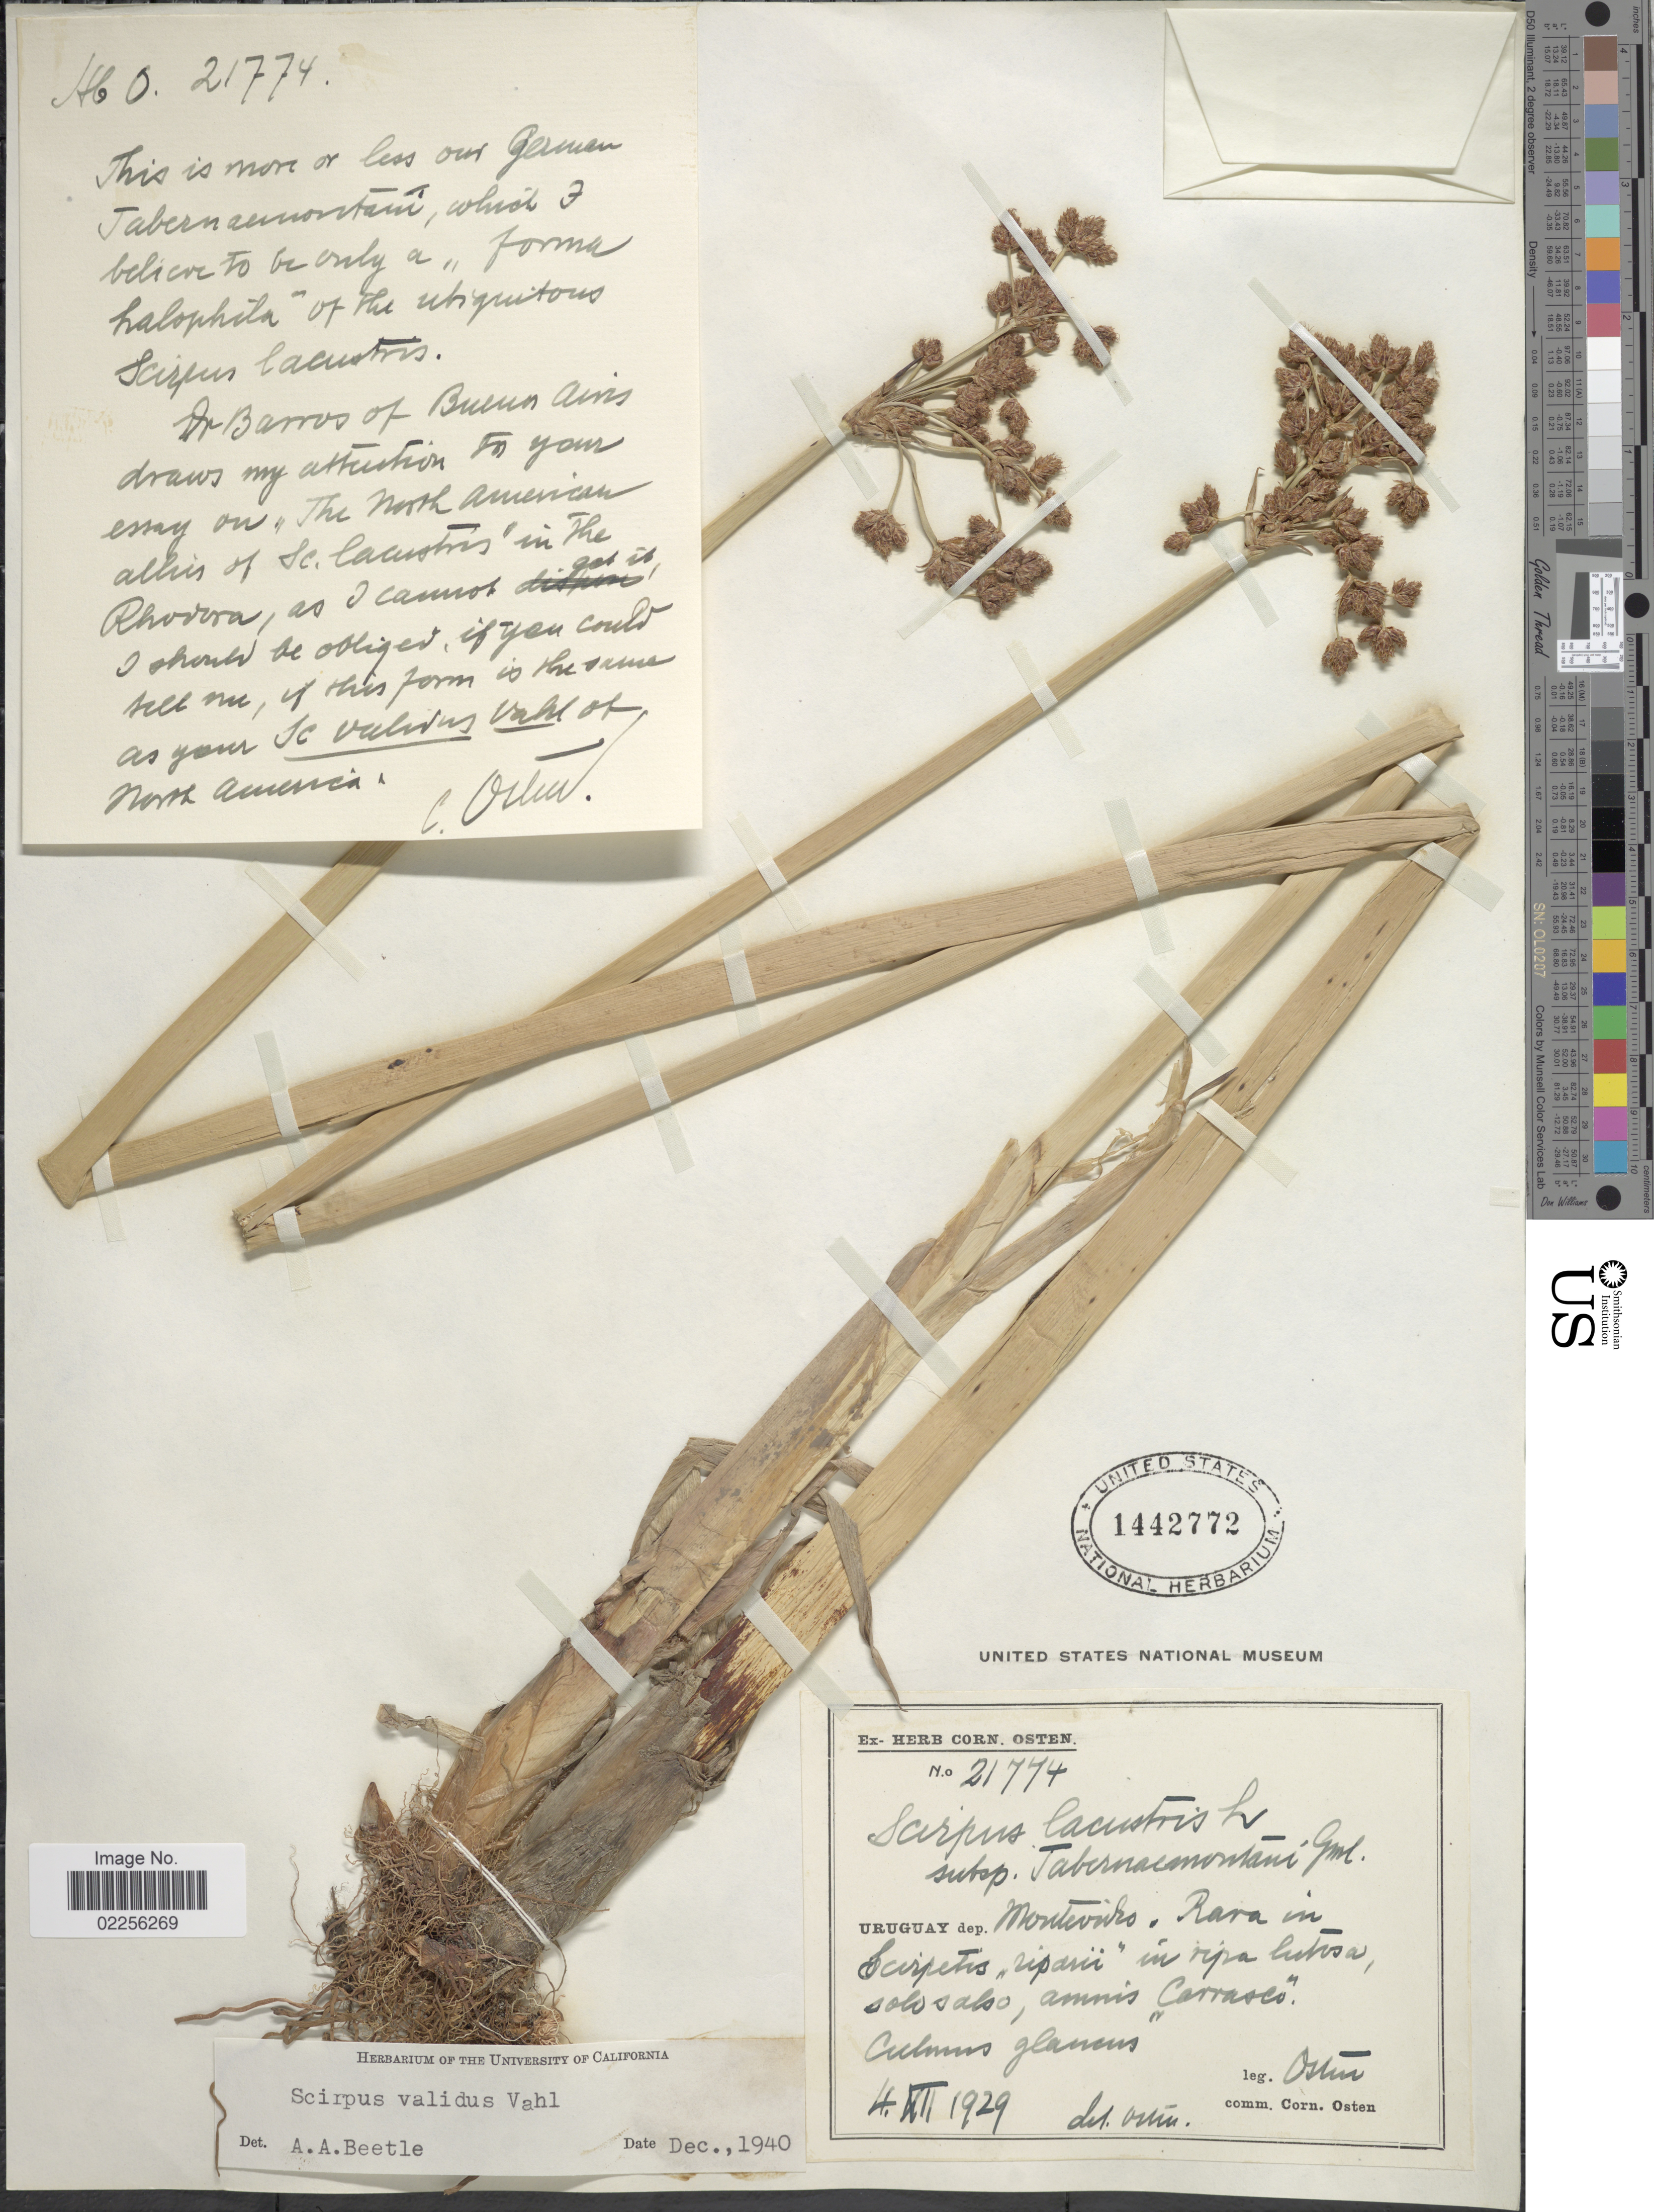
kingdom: Plantae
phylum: Tracheophyta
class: Liliopsida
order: Poales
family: Cyperaceae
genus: Schoenoplectus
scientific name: Schoenoplectus tabernaemontani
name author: (C.C. Gmel.) Palla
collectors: C. Osten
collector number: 21774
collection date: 1929-12-04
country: Uruguay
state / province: Montevideo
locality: Dep. Montevideo.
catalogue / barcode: US 1442772